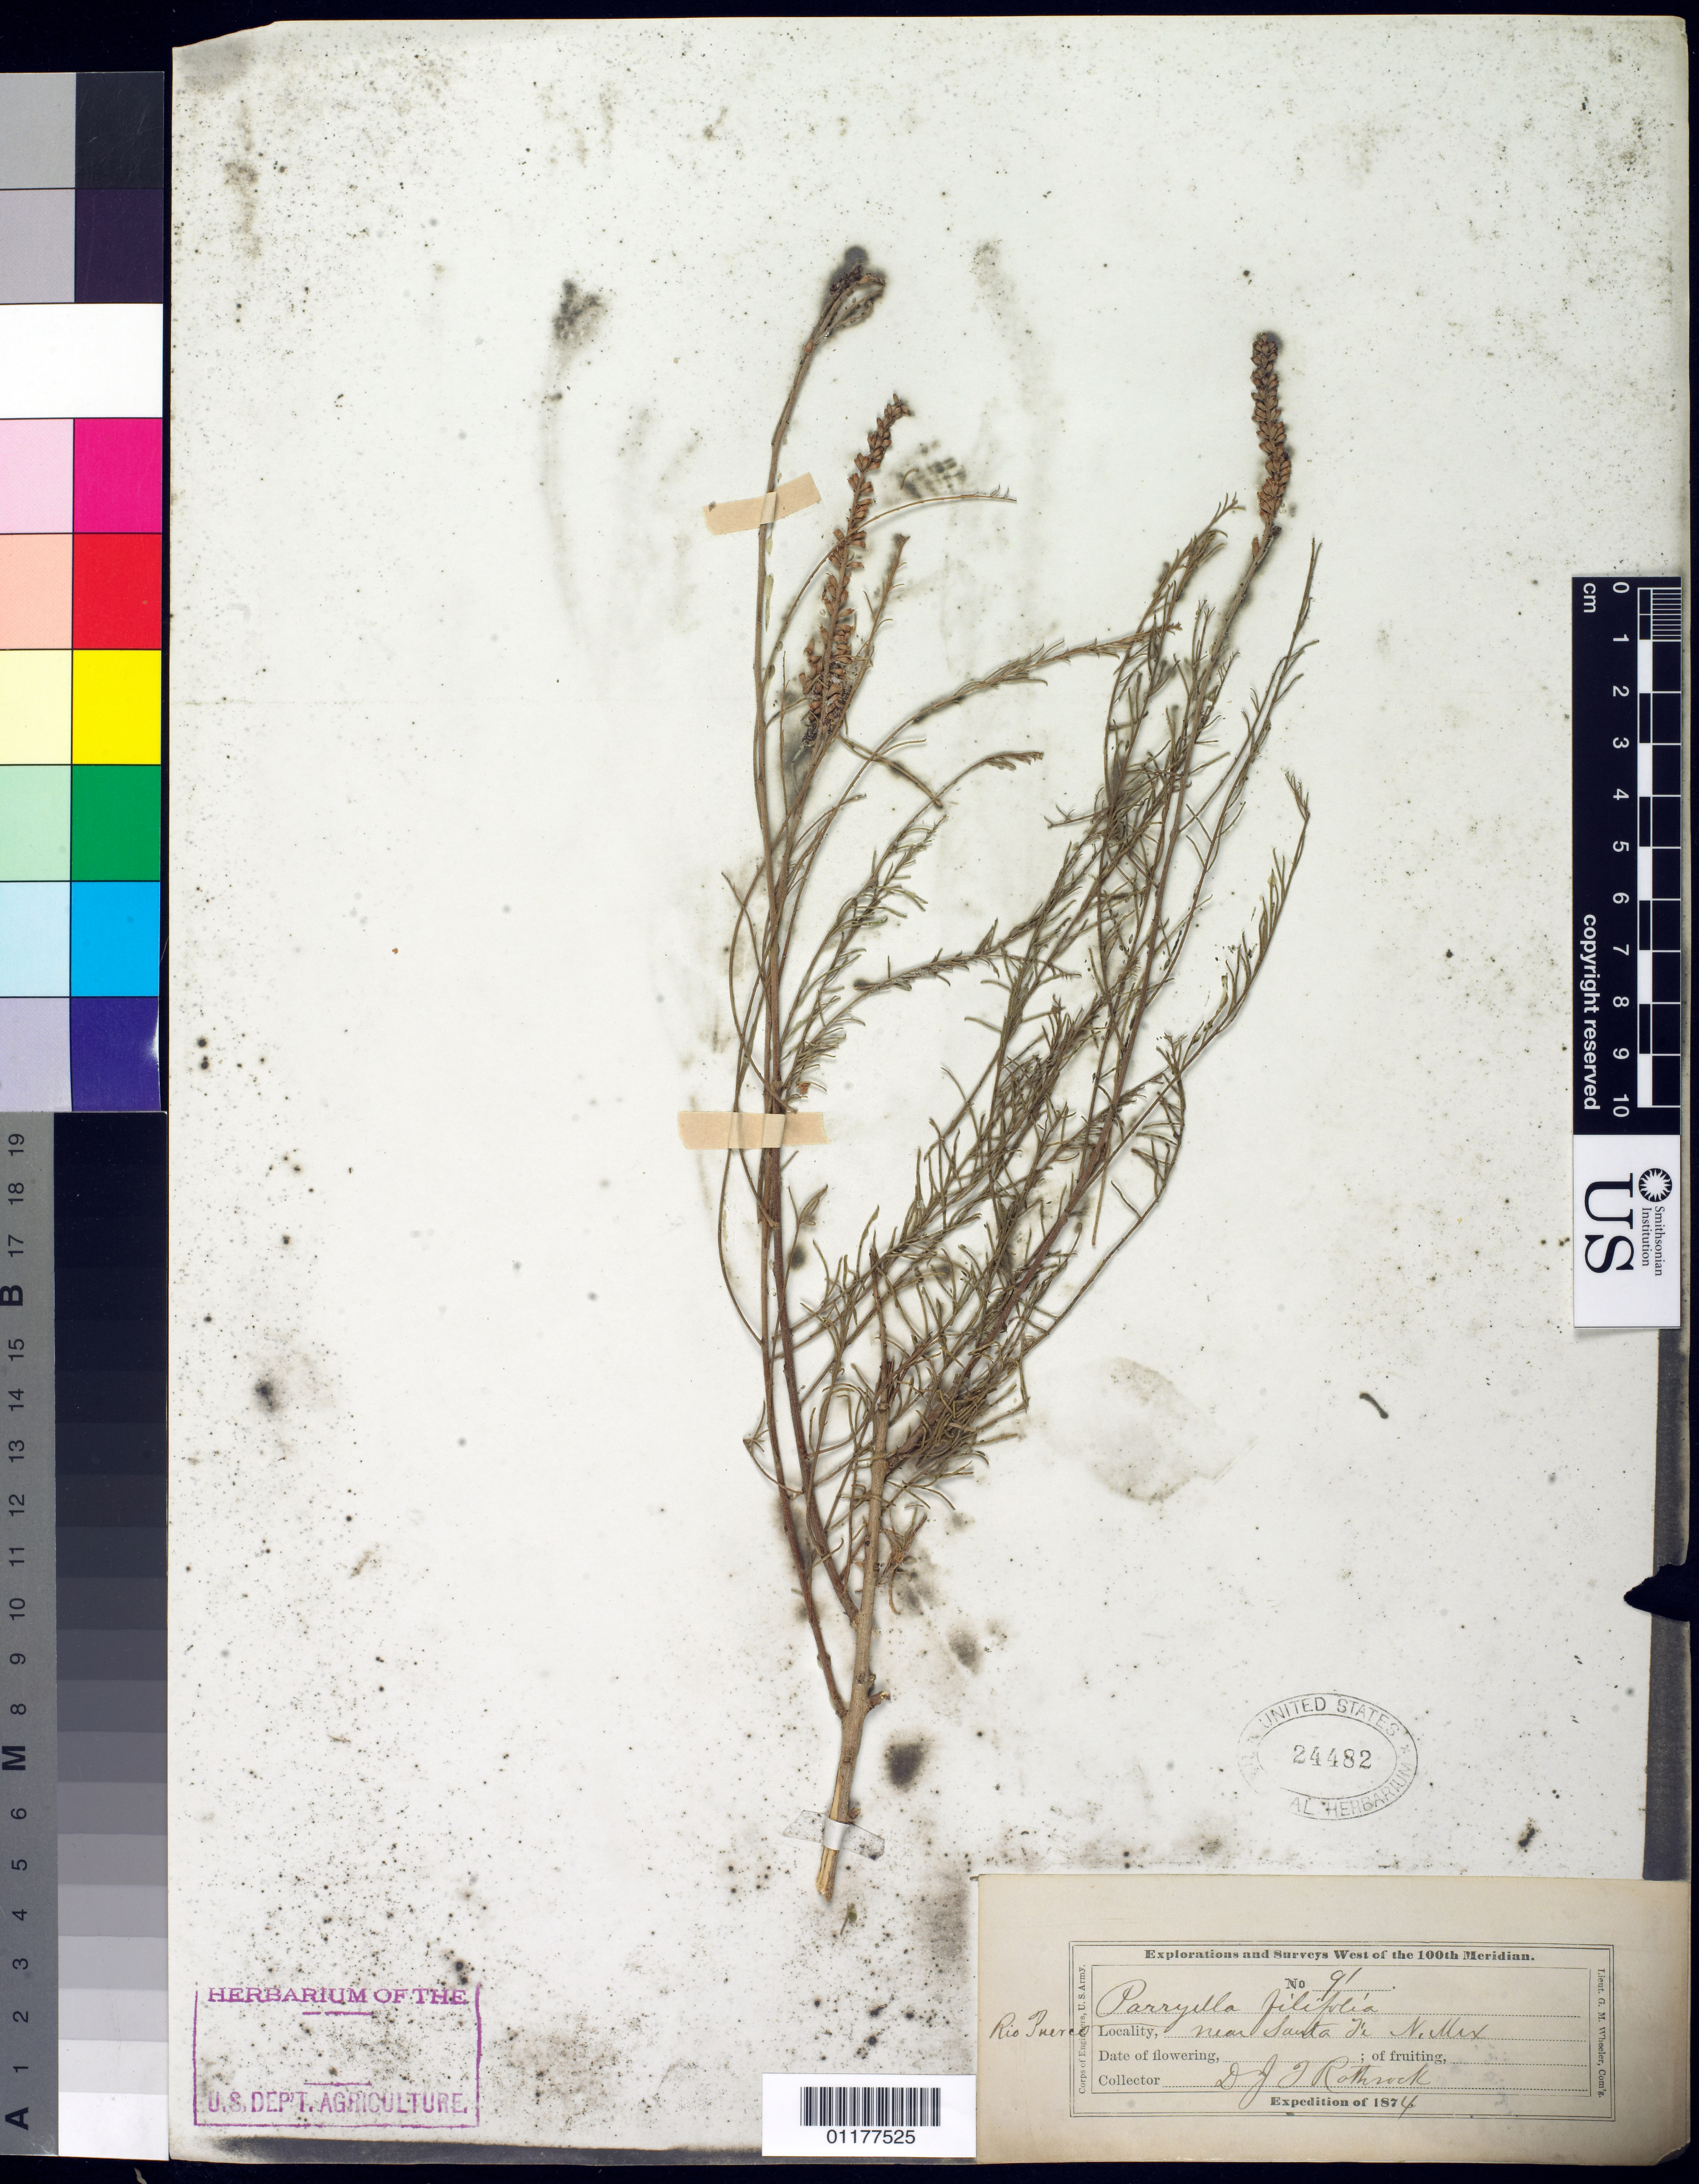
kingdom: Plantae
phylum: Tracheophyta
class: Magnoliopsida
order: Fabales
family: Fabaceae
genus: Parryella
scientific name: Parryella filifolia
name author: Torr. & A. Gray ex A. Gray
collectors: J. T. Rothrock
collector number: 91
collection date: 1874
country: United States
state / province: New Mexico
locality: Santa Fe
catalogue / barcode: US 24482